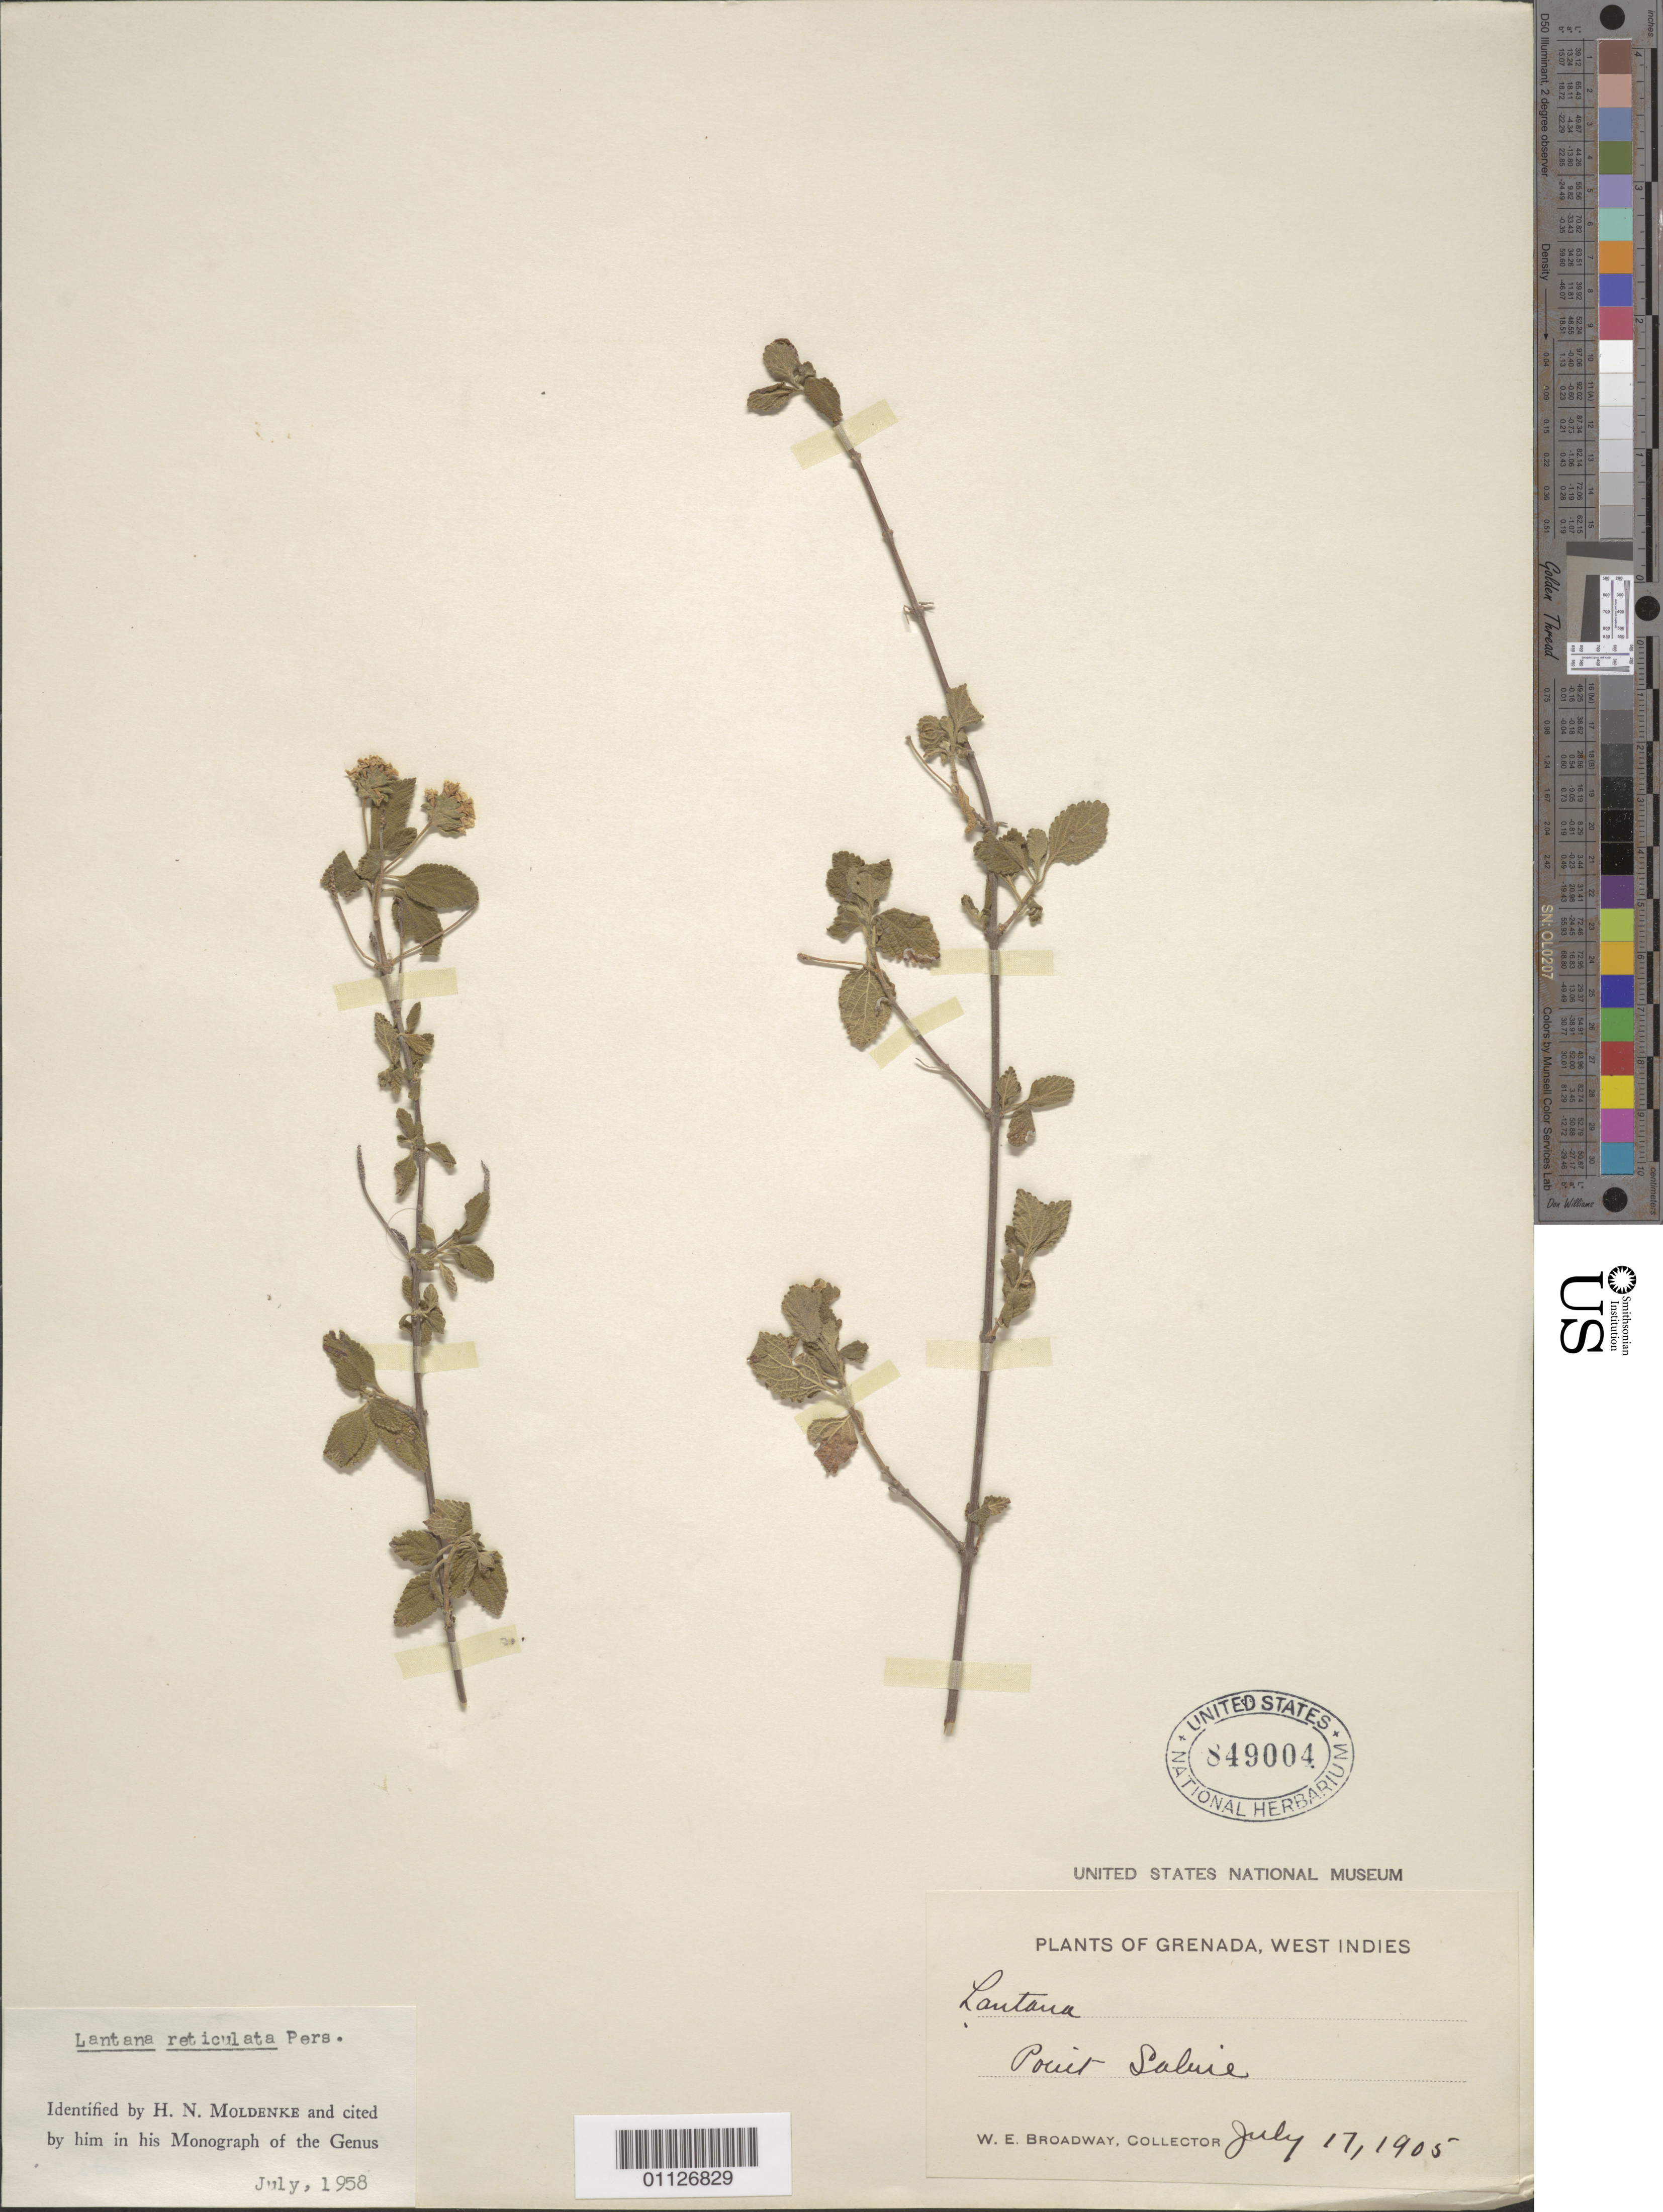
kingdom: Plantae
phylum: Tracheophyta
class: Magnoliopsida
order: Lamiales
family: Verbenaceae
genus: Lantana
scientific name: Lantana reticulata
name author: Pers.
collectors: W. E. Broadway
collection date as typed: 17 Jul 1905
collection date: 1905-07-17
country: Grenada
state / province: Saint George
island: Grenada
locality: Point Saline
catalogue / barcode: US 849004